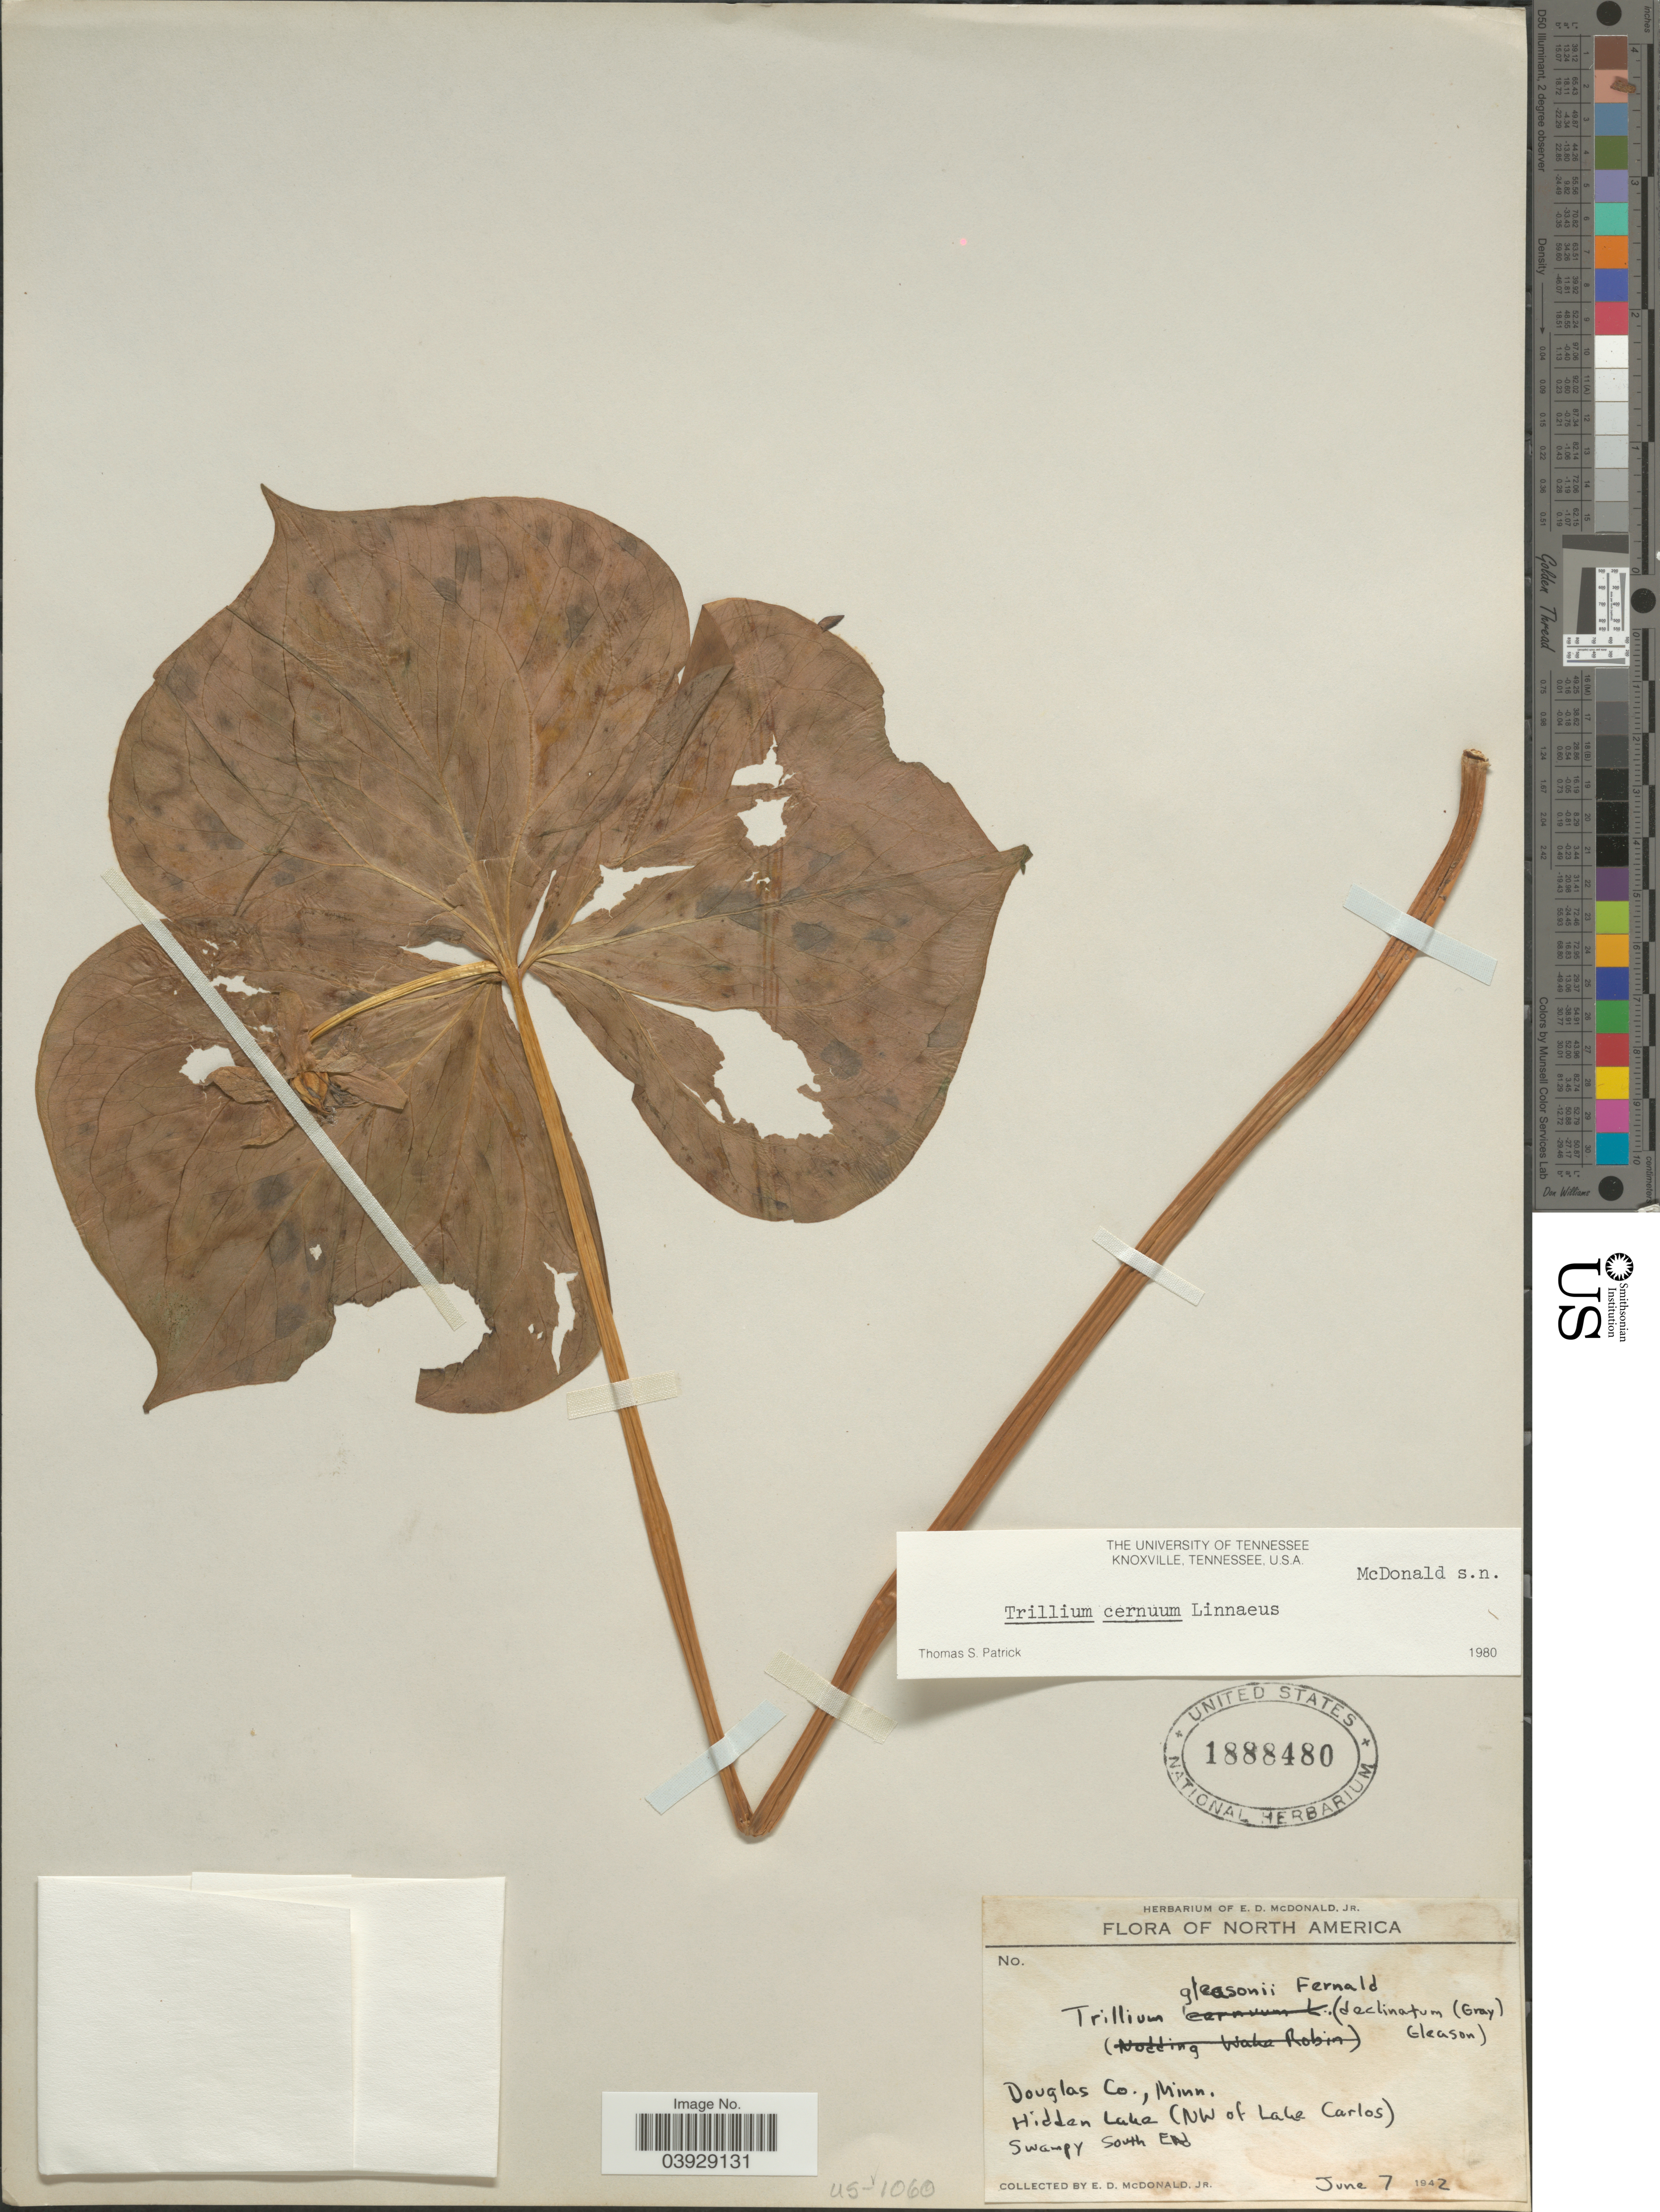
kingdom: Plantae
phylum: Tracheophyta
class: Liliopsida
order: Liliales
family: Melanthiaceae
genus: Trillium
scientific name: Trillium cernuum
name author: L.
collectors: E. D. McDonald Jr.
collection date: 1942-06-07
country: United States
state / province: Minnesota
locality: Douglas Co. Hidden Lake (NW of Lake Carlos). Swampy South End.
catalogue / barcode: US 1888480